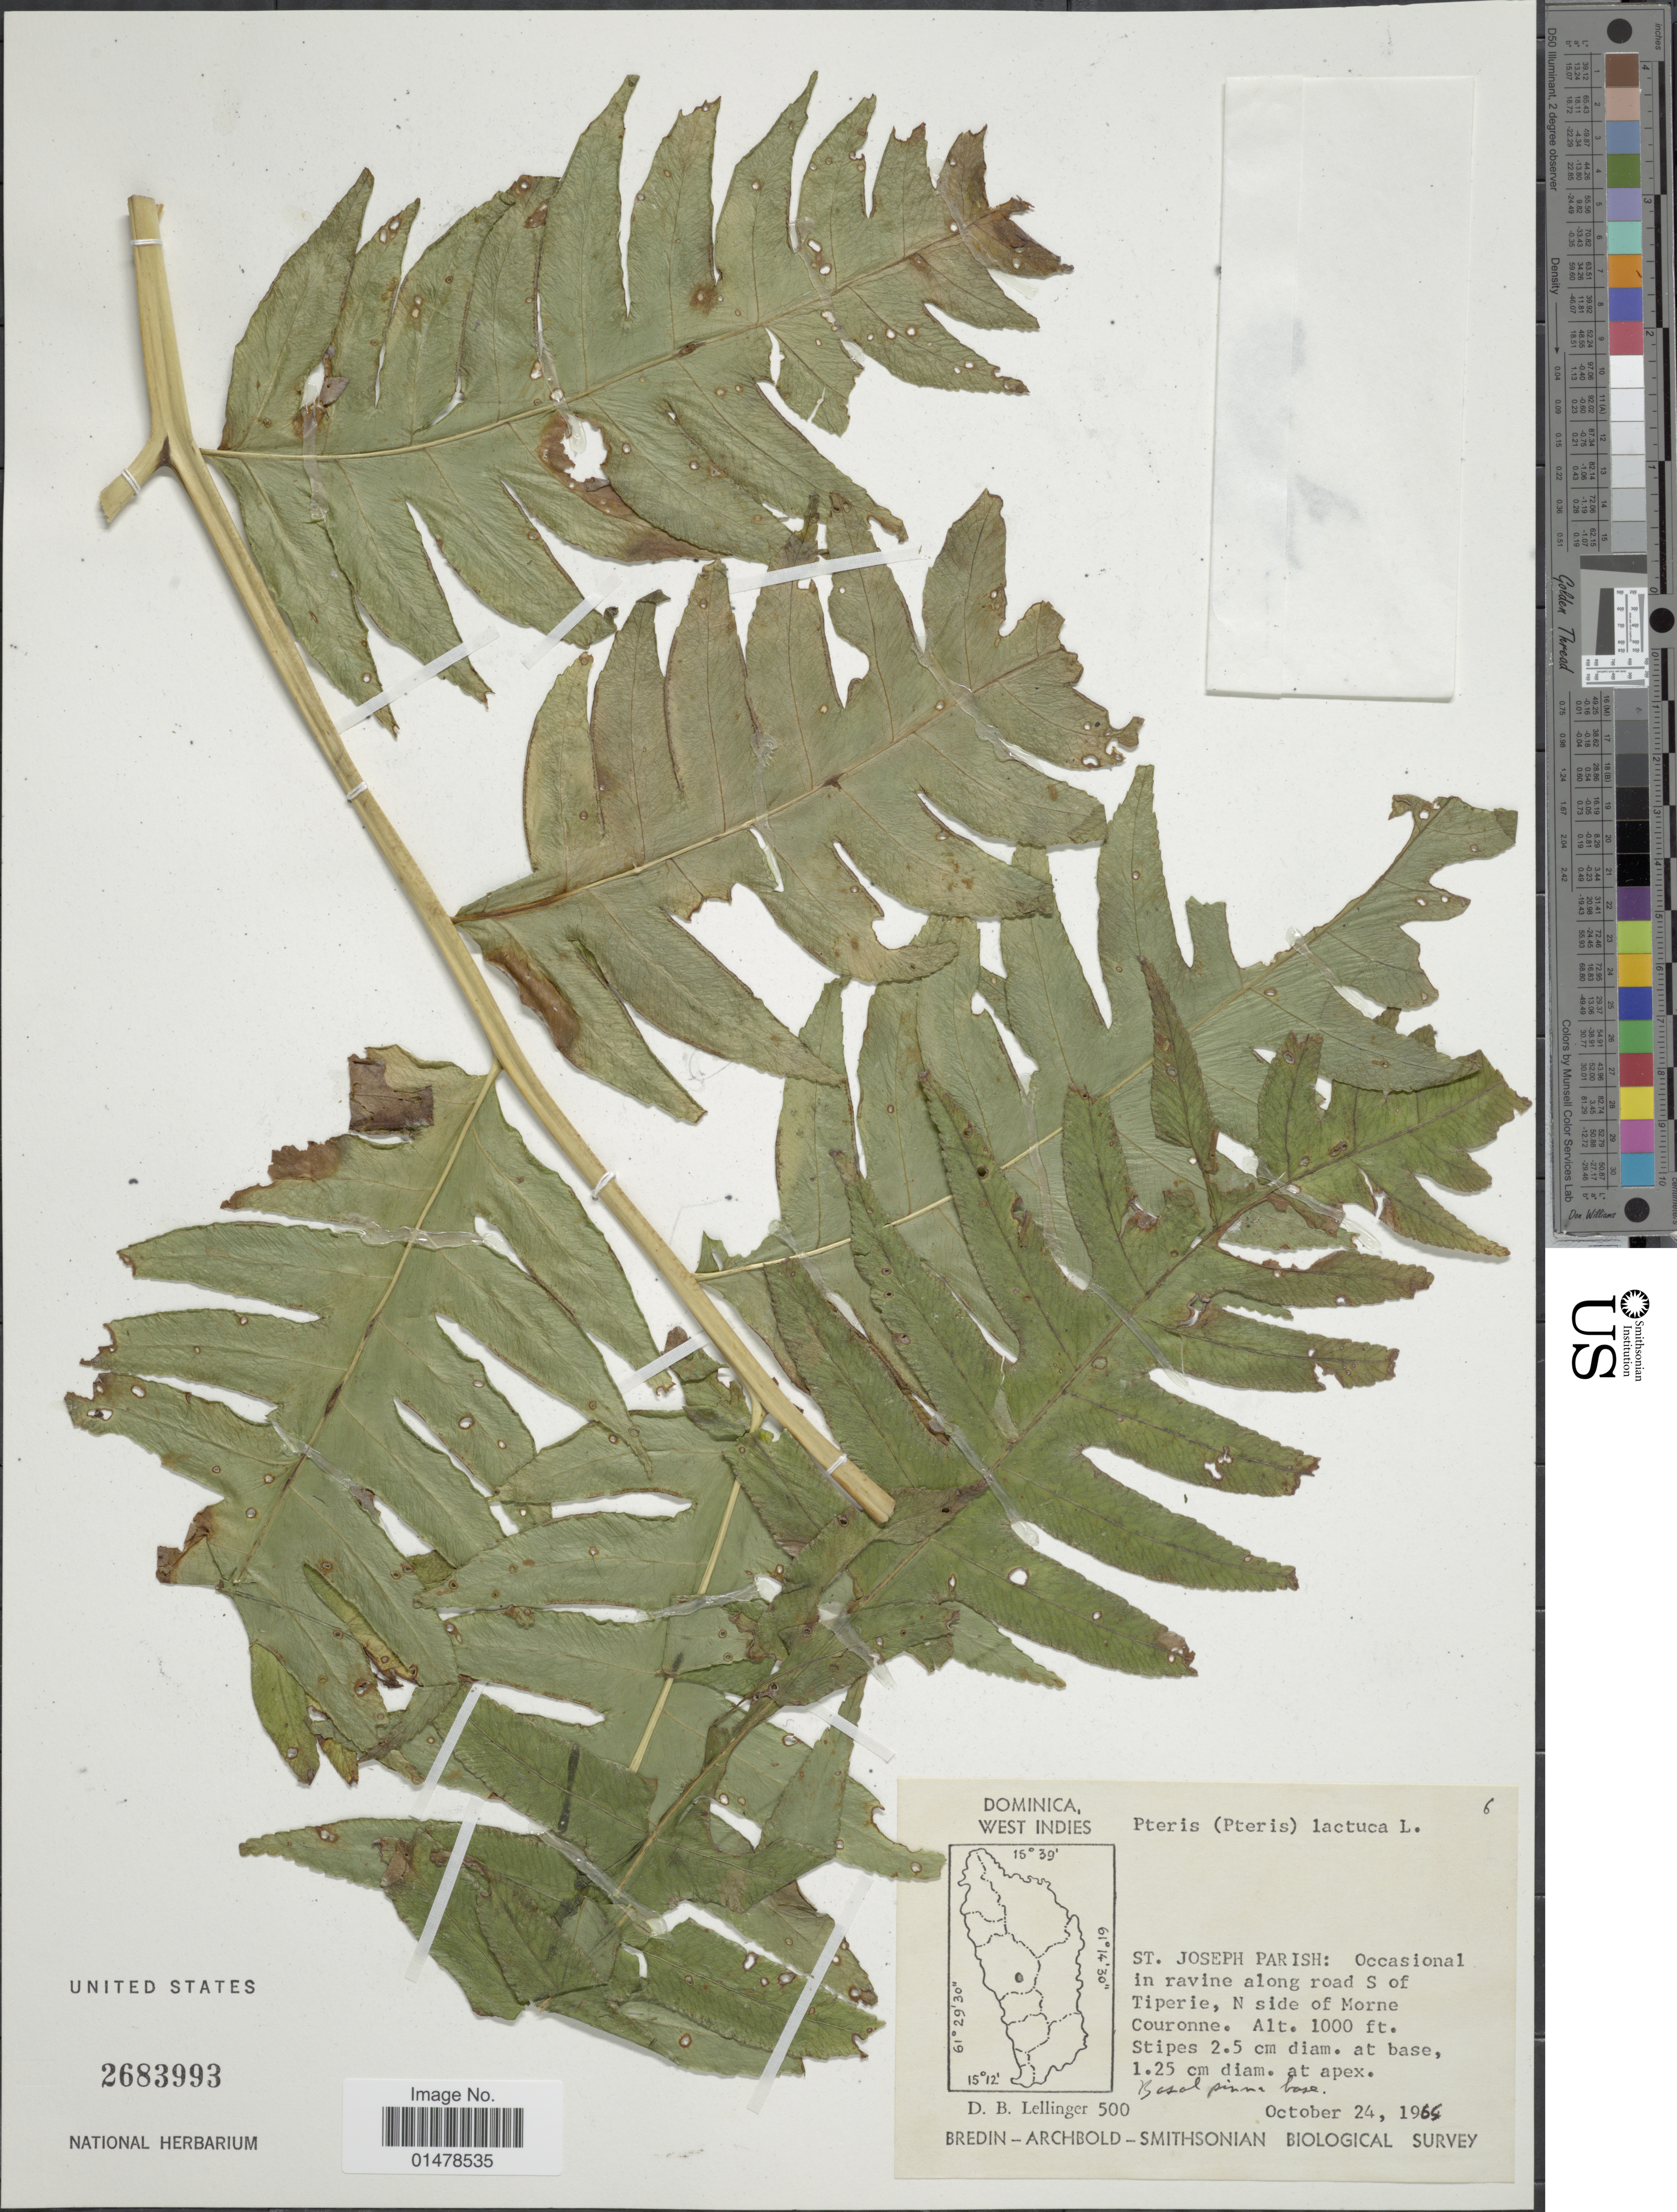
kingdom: Plantae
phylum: Tracheophyta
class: Polypodiopsida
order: Polypodiales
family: Pteridaceae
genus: Pteris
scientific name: Pteris arborea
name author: L.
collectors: D. B. Lellinger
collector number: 500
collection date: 1965-10-24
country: Dominica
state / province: St. Joseph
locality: St Joseph Parish: Occasional in ravine along road S of Tiperie, N side of Morne Couronne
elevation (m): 305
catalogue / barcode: US 2683993